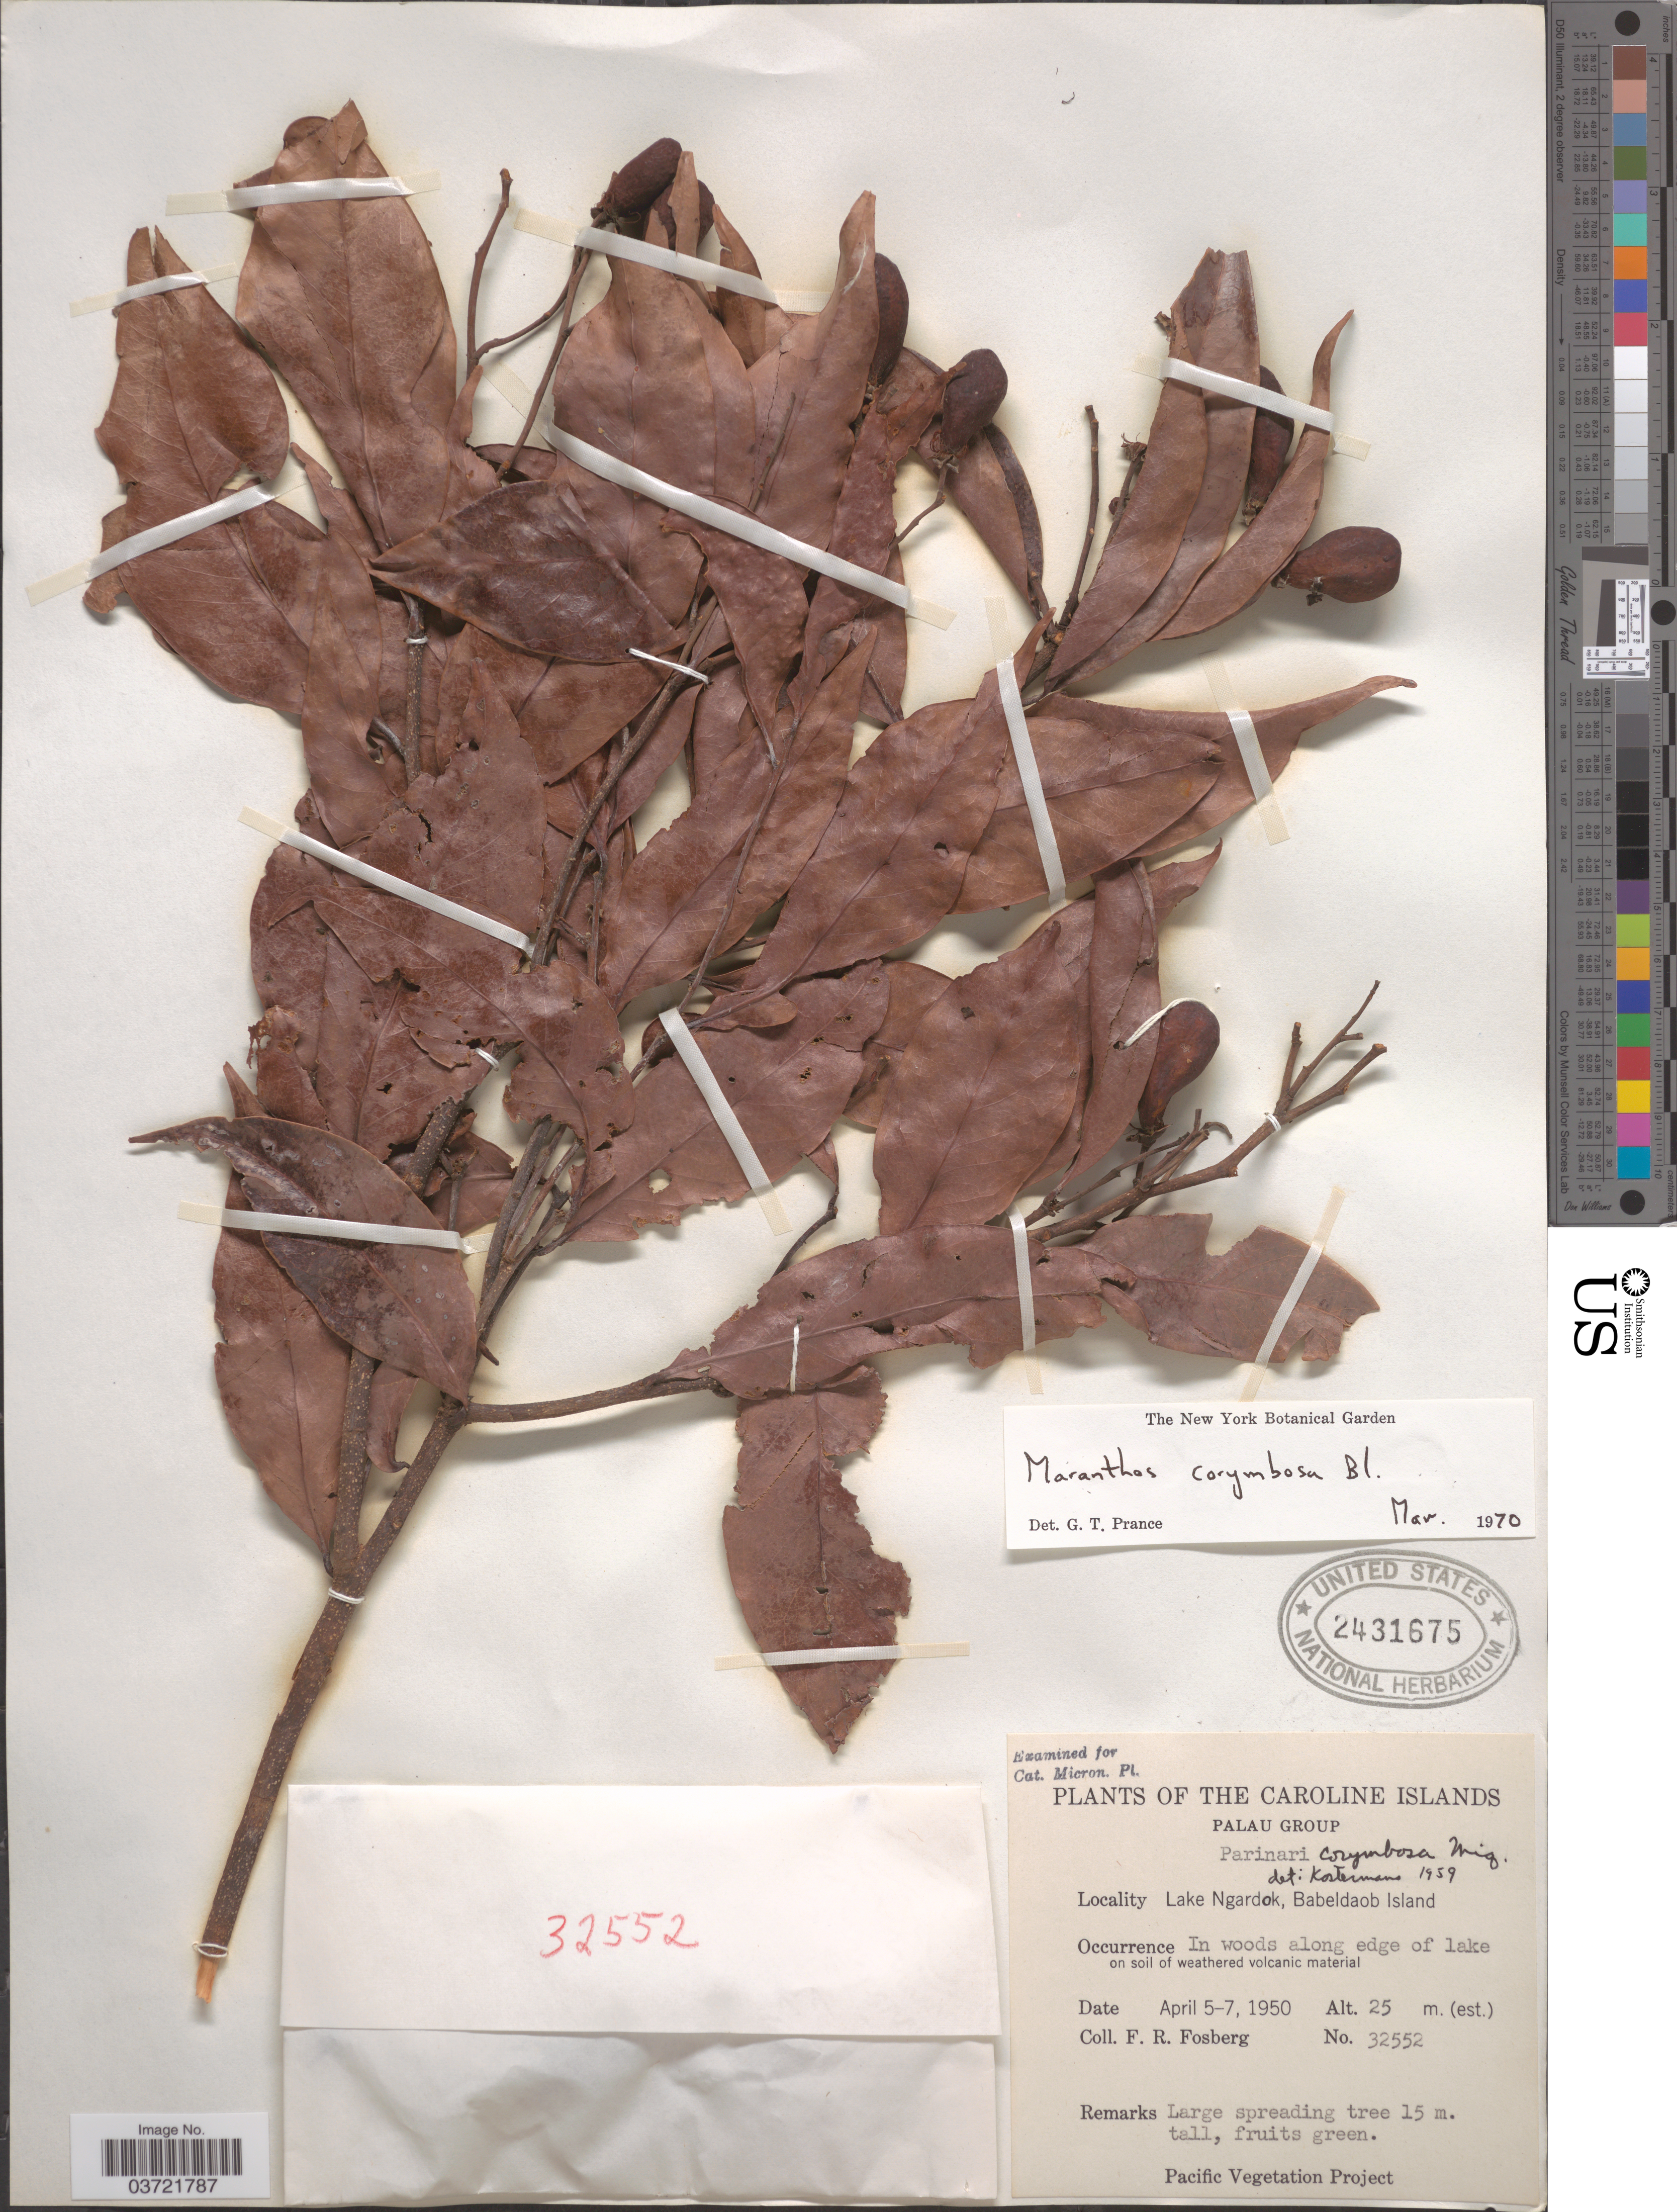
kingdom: Plantae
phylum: Tracheophyta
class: Magnoliopsida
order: Malpighiales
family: Chrysobalanaceae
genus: Maranthes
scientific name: Maranthes corymbosa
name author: Blume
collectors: F. R. Fosberg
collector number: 32552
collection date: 1950-04-05/1950-04-07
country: Palau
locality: The Caroline Islands. Palau Group. Lake Ngardok, Babeldaob Island.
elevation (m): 25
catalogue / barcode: US 2431675